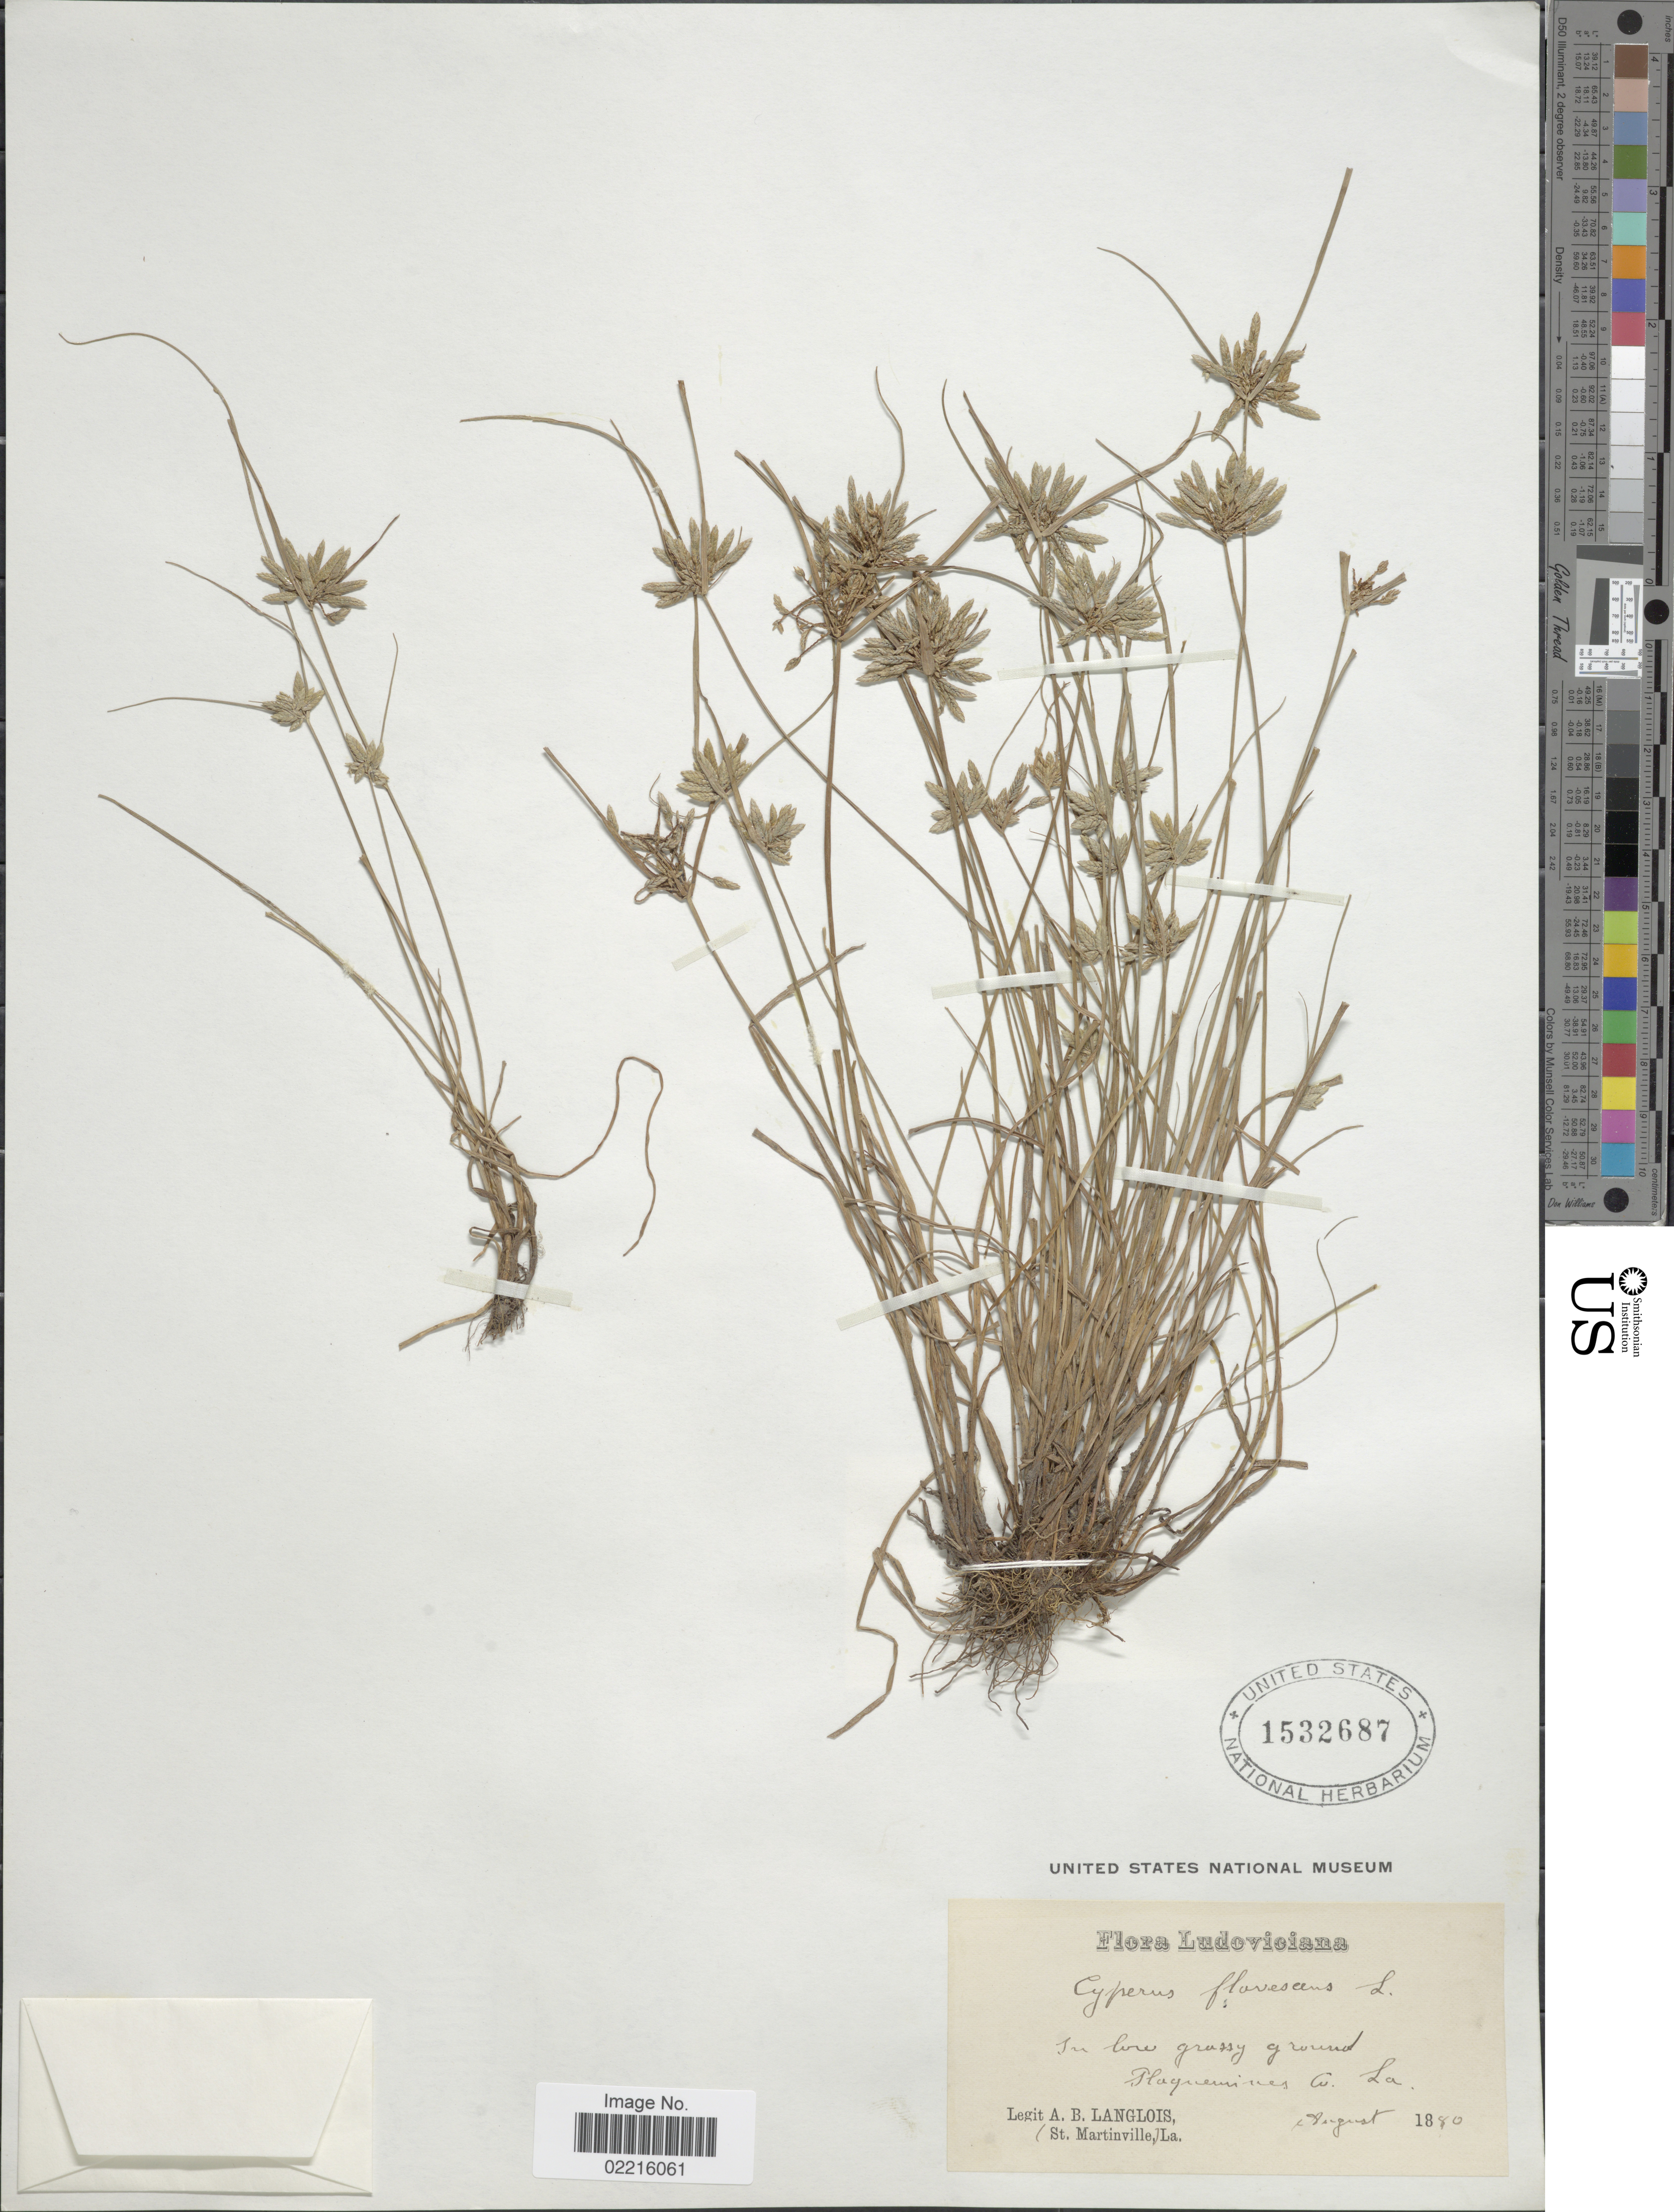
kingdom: Plantae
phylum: Tracheophyta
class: Liliopsida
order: Poales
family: Cyperaceae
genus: Cyperus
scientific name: Cyperus flavescens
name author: L.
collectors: A. Langlois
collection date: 1880-08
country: United States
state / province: Louisiana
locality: Ludoviciana, In low grassy ground, Palquemines Co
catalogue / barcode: US 1532687